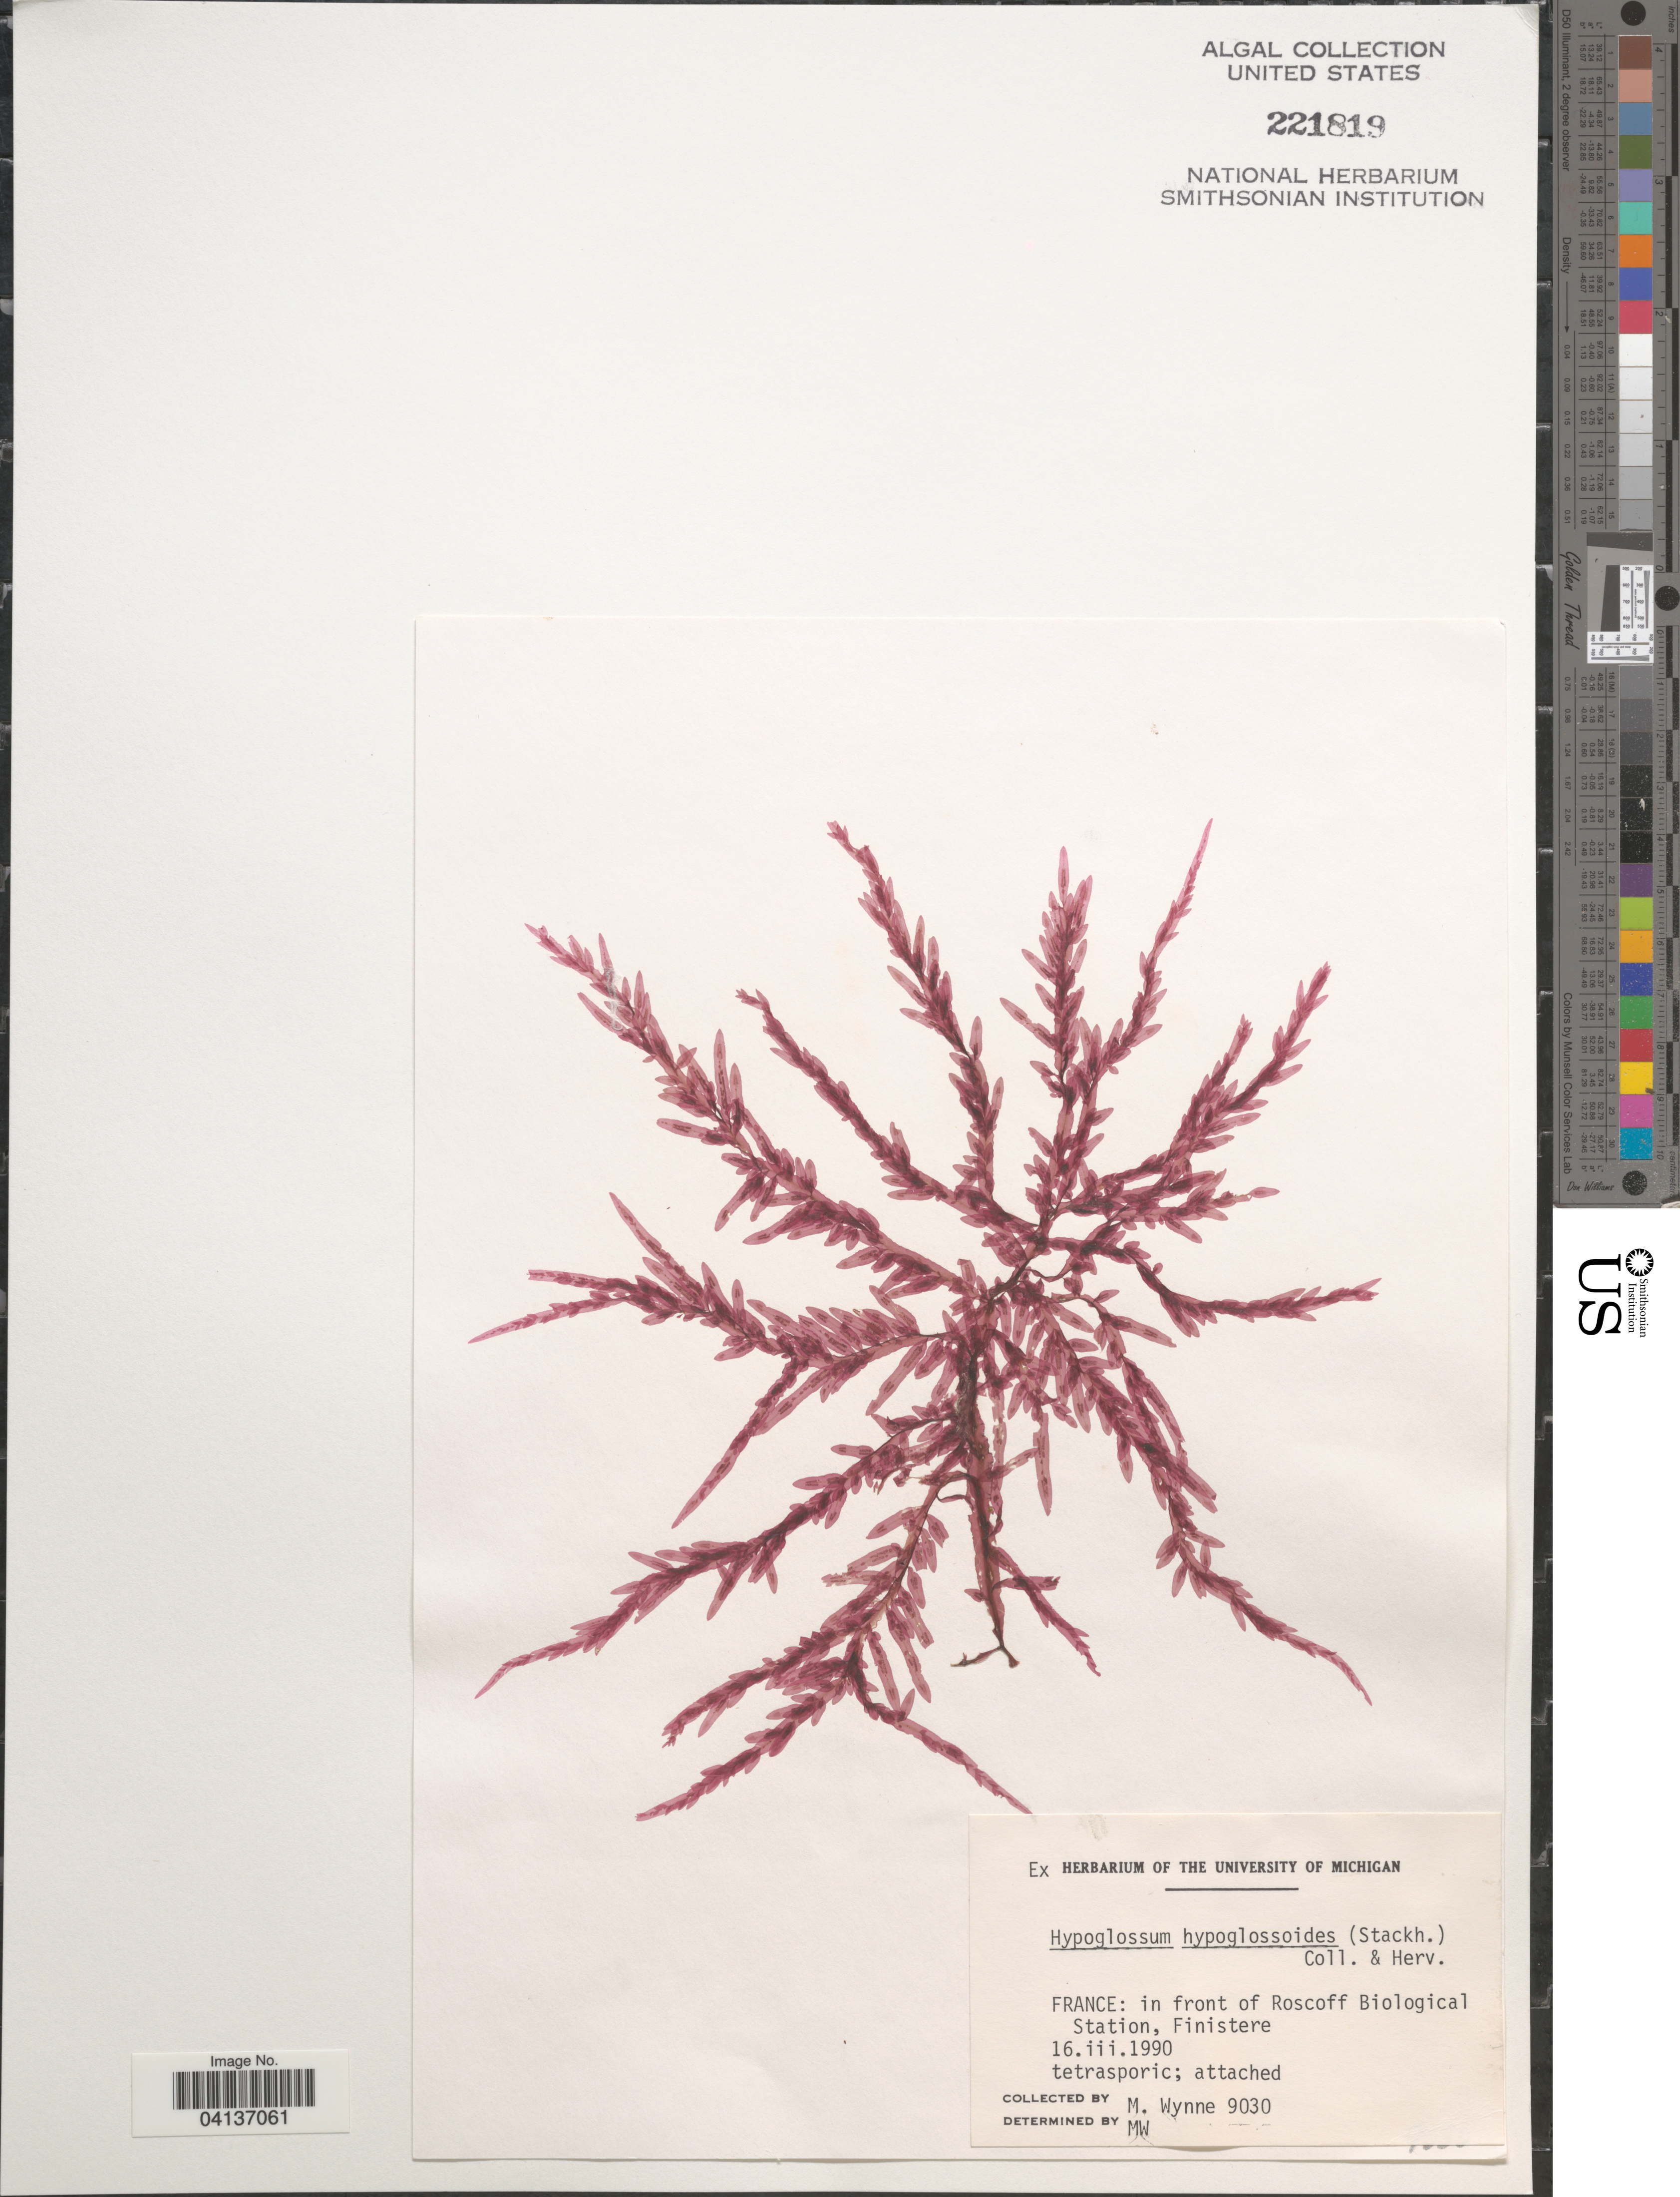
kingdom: Plantae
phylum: Rhodophyta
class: Florideophyceae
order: Ceramiales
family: Delesseriaceae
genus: Hypoglossum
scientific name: Hypoglossum hypoglossoides (Harv.) Womersley & Shepley, nom. illeg.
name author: (Harv.) Womersley & Shepley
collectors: M.J. Wynne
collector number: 9030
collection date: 1990-03-16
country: France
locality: In front of Roscoff Biological Station, Finistere.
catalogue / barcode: US 221819